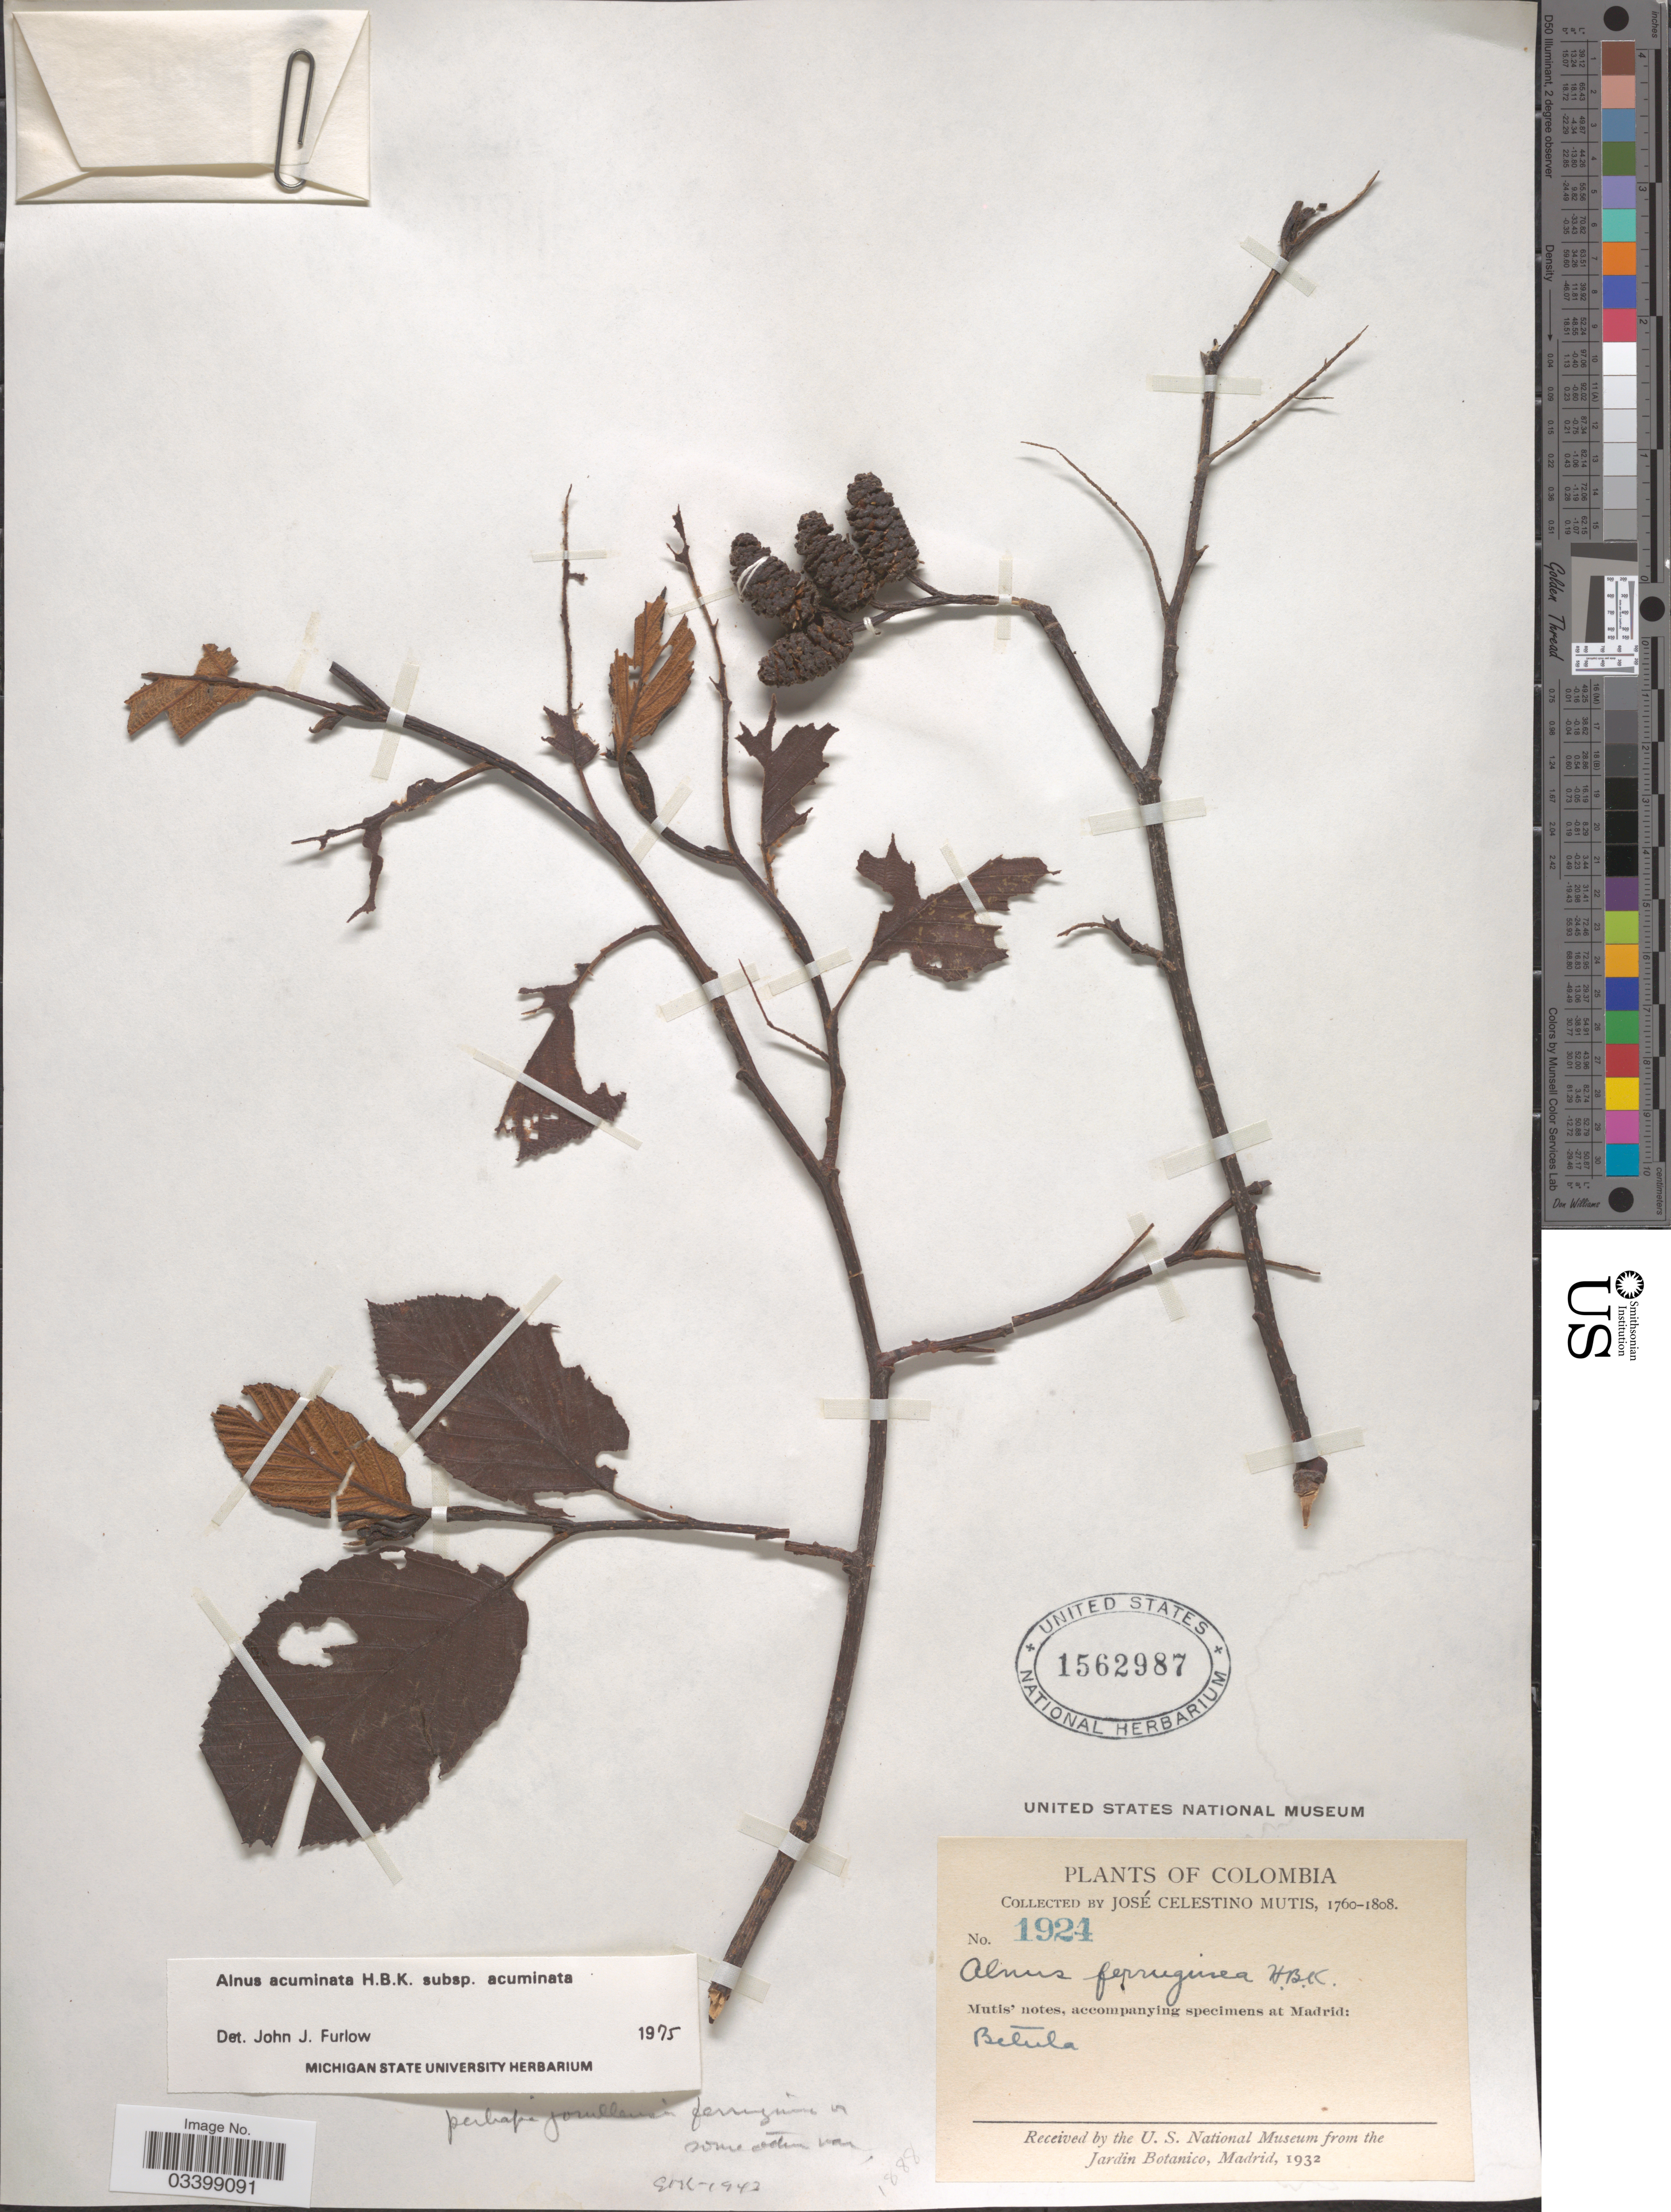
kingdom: Plantae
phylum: Tracheophyta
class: Magnoliopsida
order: Fagales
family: Betulaceae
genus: Alnus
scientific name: Alnus acuminata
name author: Kunth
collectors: J. C. B. Mutis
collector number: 1924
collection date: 1760/1808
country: Colombia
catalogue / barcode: US 1562987